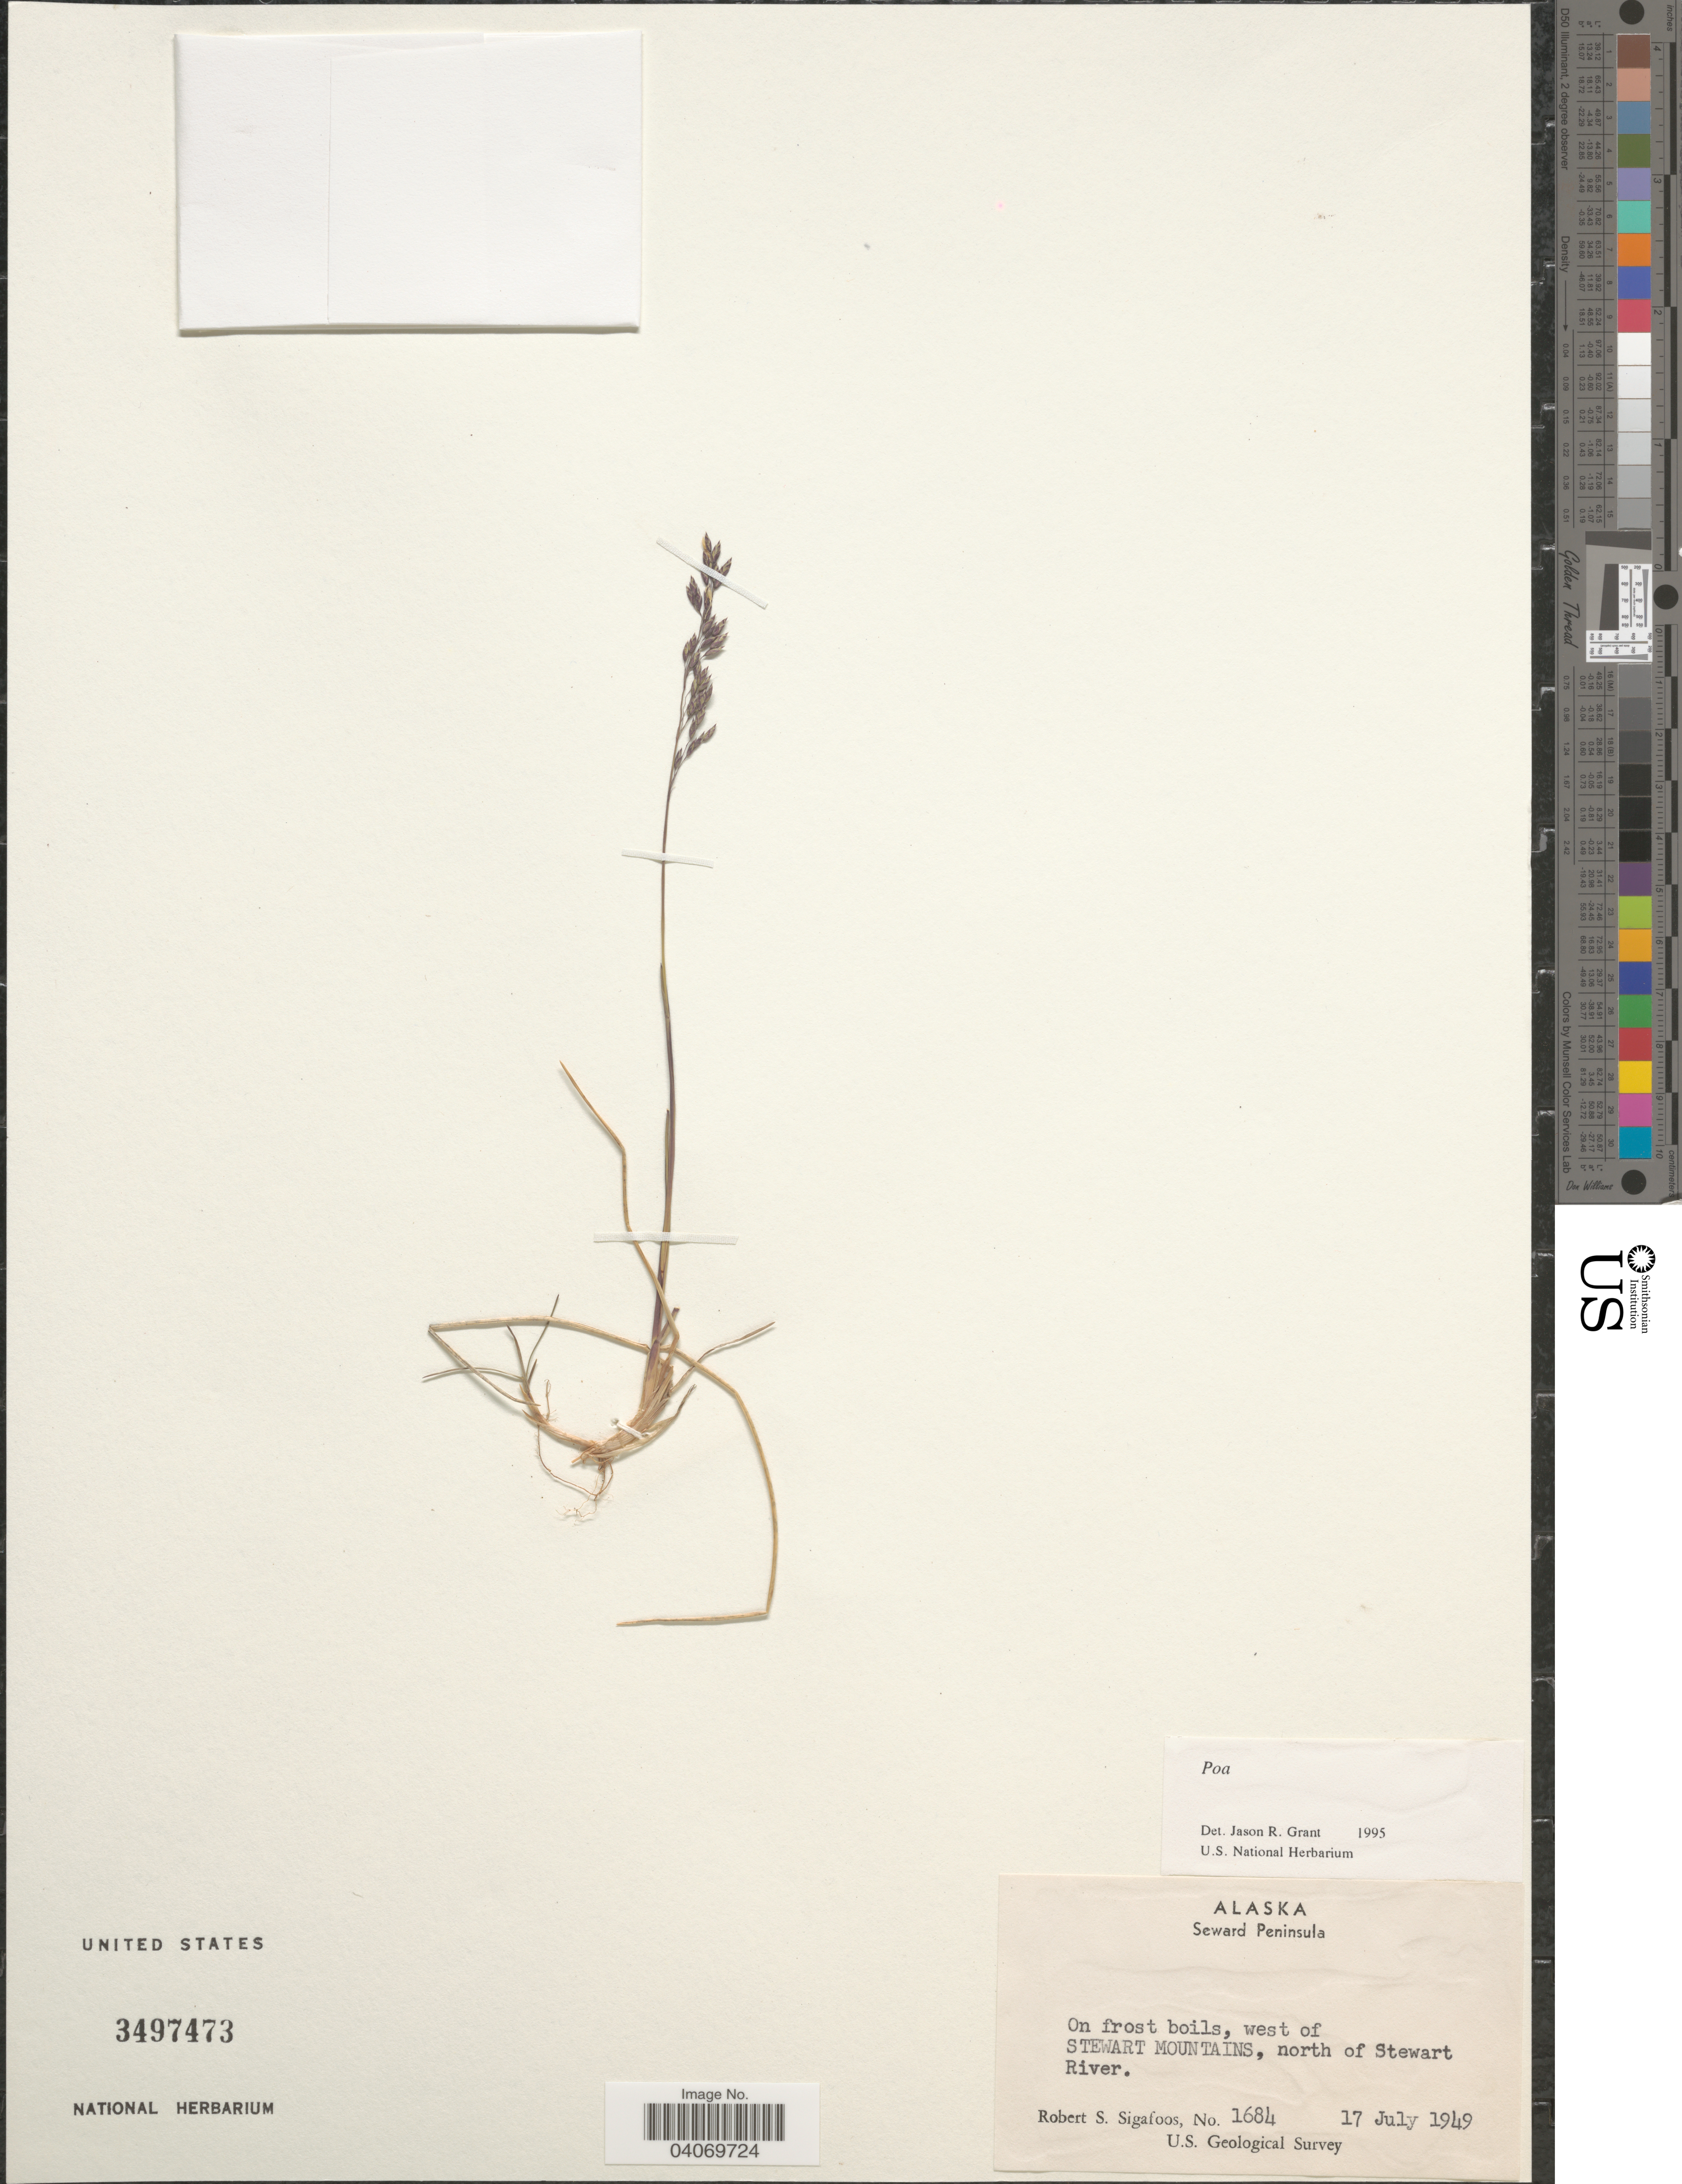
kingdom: Plantae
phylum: Tracheophyta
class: Liliopsida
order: Poales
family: Poaceae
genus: Poa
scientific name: Poa sp.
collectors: R. Sigafoos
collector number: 1684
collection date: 1949-07-17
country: United States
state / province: Alaska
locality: Seward Peninsula. On frost boils, west of Stewart Mountains, north of Stewart River. U.S. Geological Survey.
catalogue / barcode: US 3497473